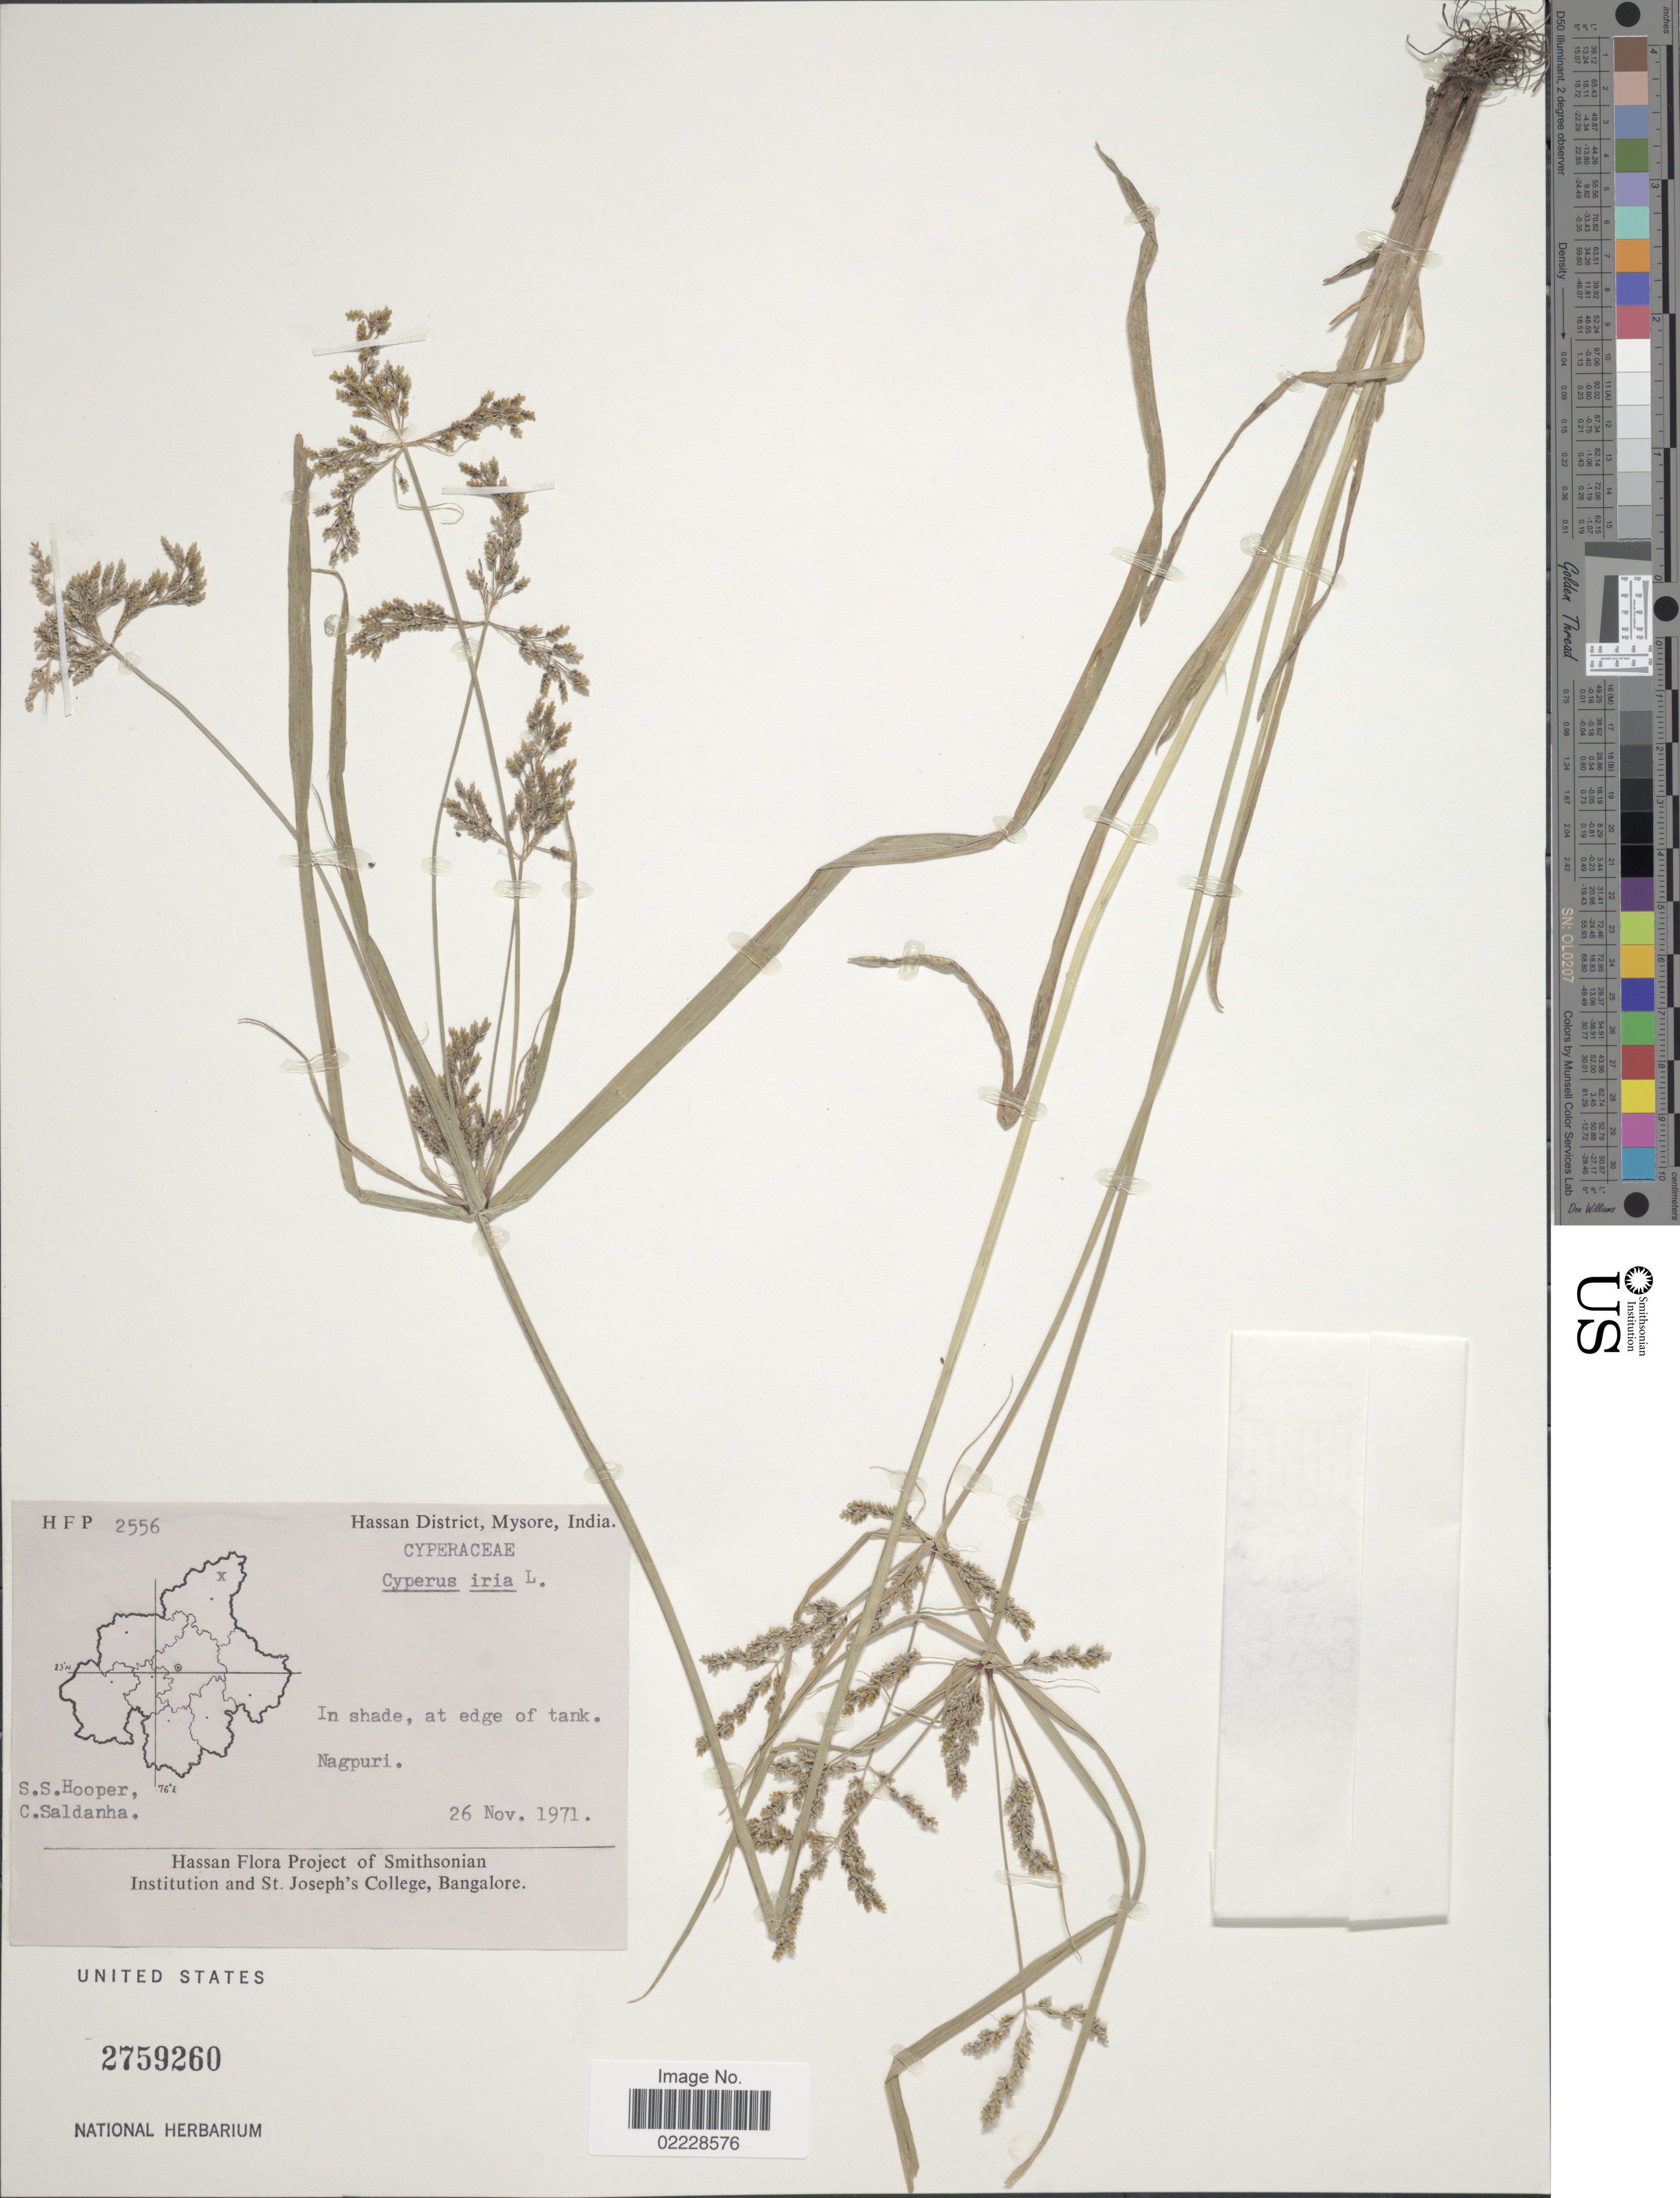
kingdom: Plantae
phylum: Tracheophyta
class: Liliopsida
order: Poales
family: Cyperaceae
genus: Cyperus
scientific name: Cyperus iria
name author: L.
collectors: S. S. Hooper & C. Saldanha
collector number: HFP2556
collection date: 1971-11-26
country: India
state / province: Karnataka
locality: Hassan District, Mysore, India. In shade, at edge of tank Nagpuri.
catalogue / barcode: US 2759260